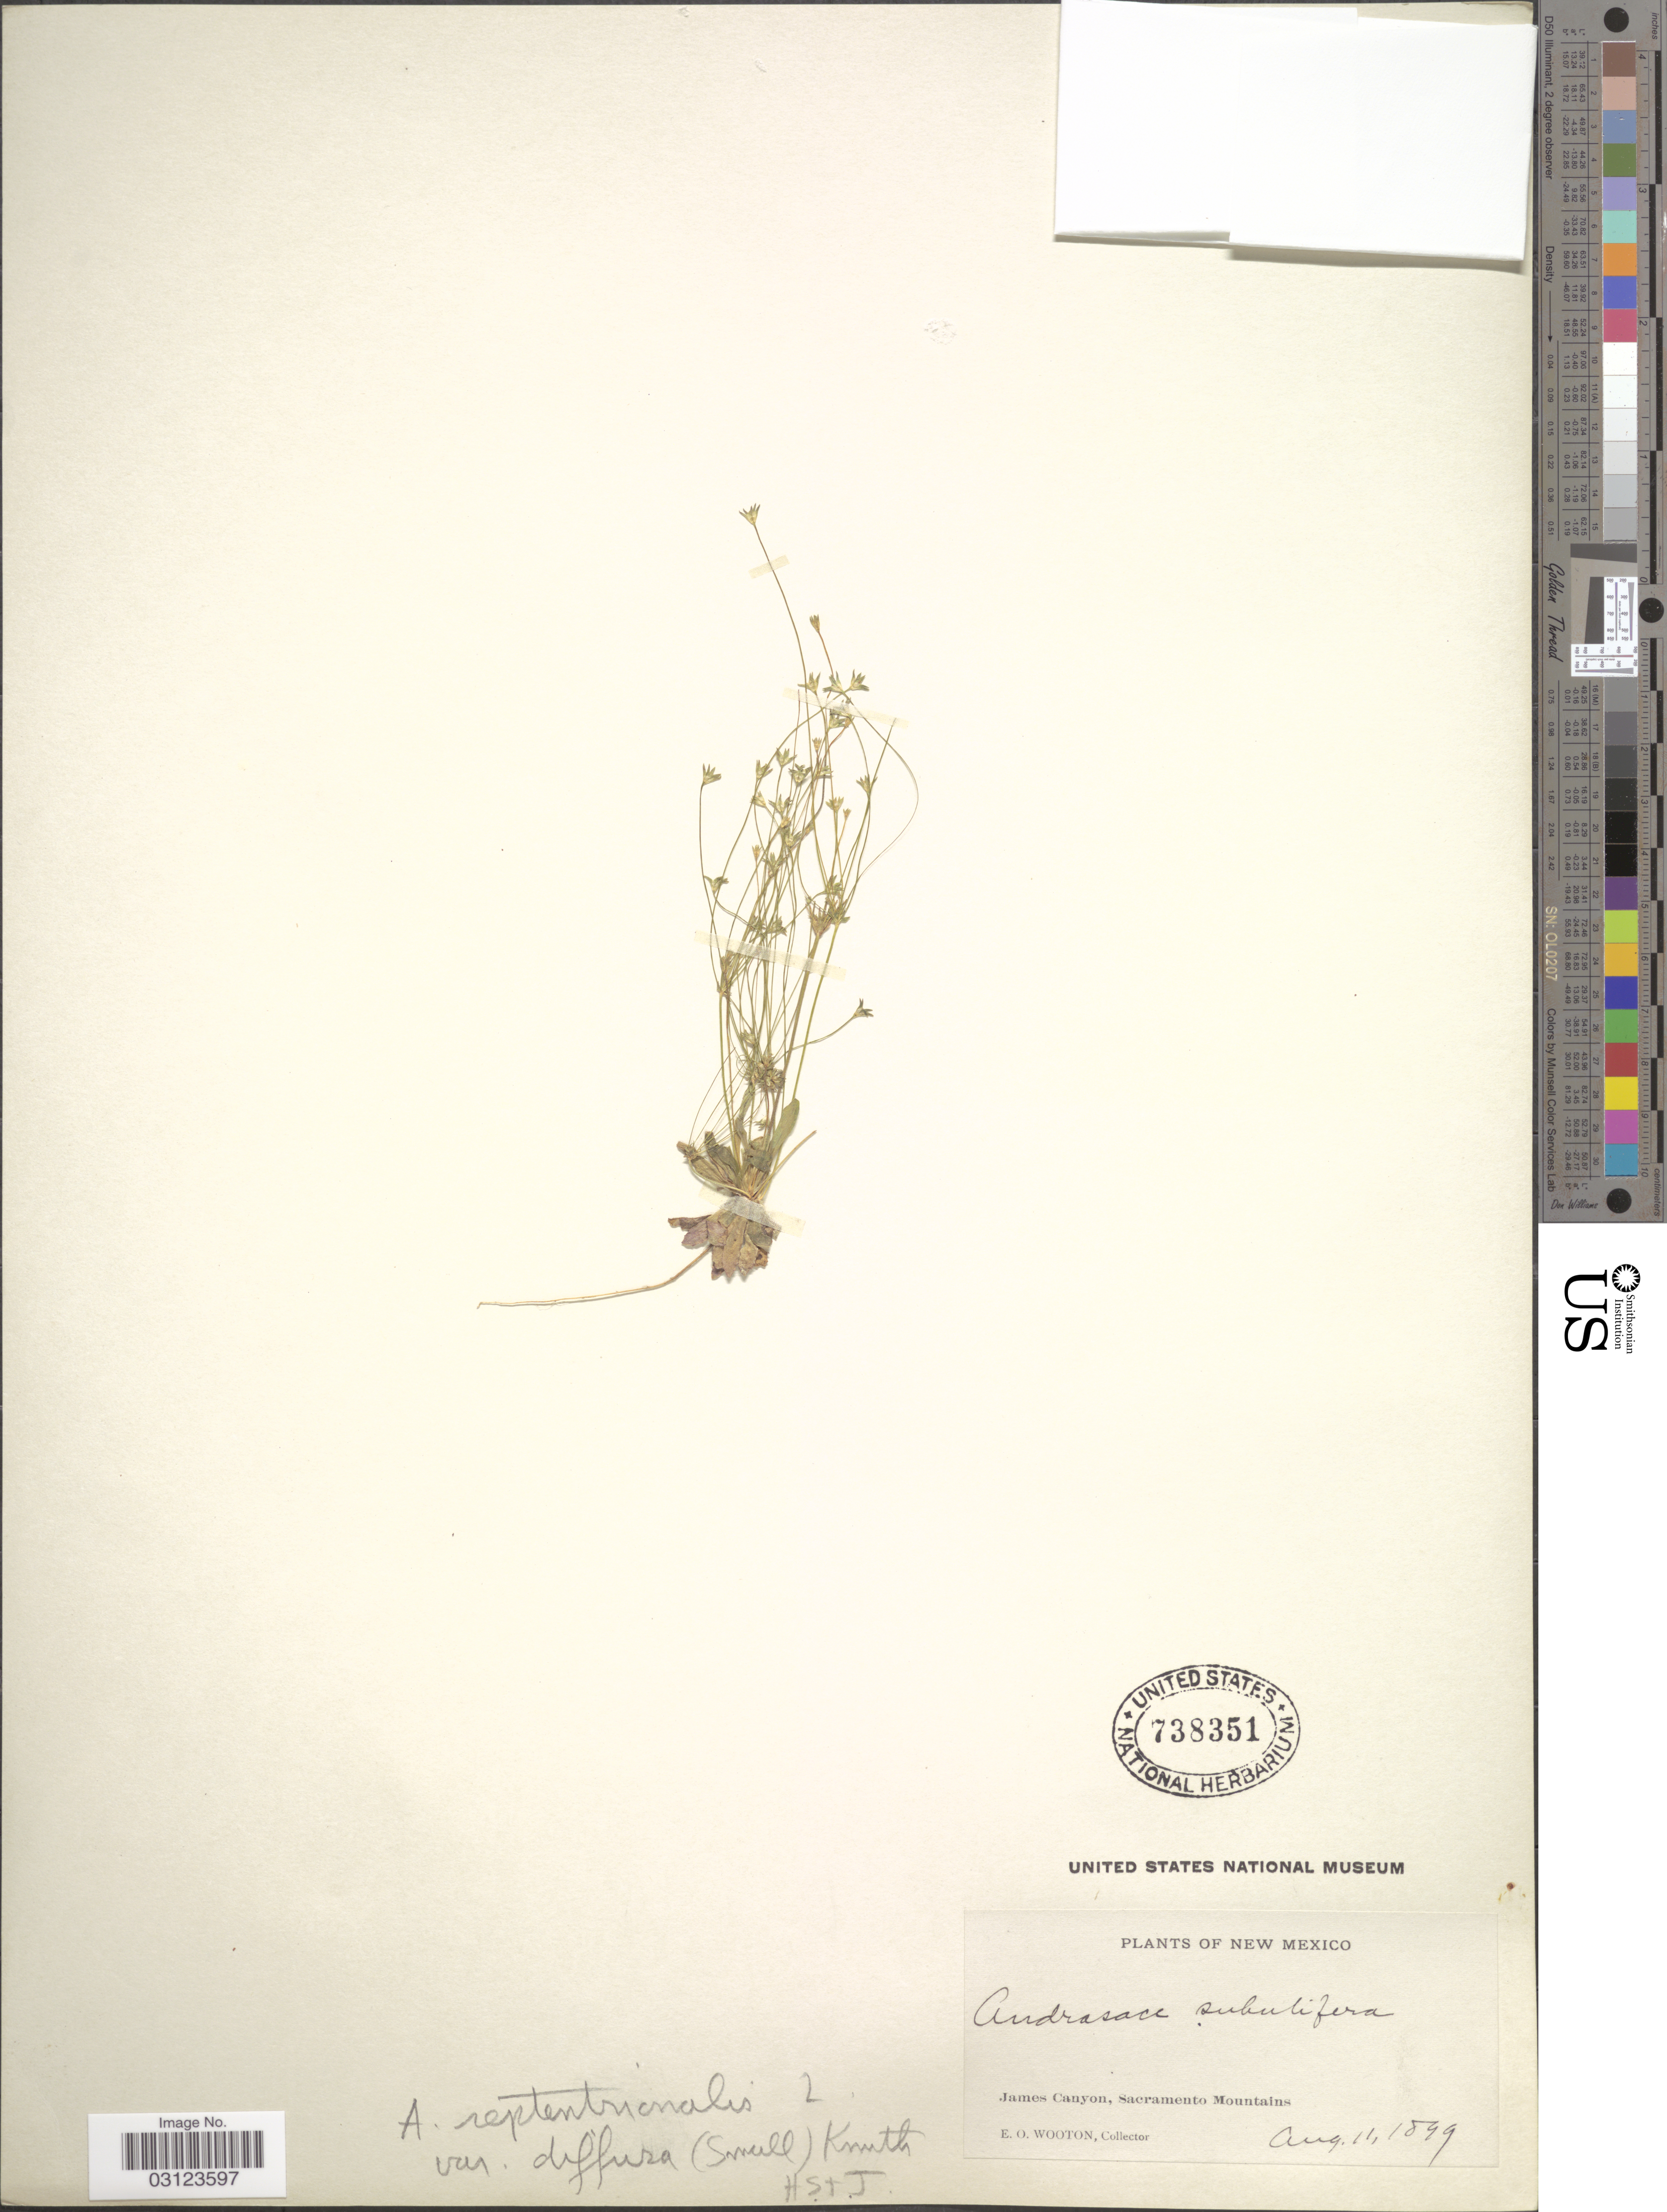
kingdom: Plantae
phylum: Tracheophyta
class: Magnoliopsida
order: Ericales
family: Primulaceae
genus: Androsace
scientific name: Androsace septentrionalis var. puberulenta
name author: (Rydb.) R. Knuth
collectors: E. O. Wooton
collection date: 1899-08-11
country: United States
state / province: New Mexico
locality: James Canyon, Sacramento Mountains.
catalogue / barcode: US 738351